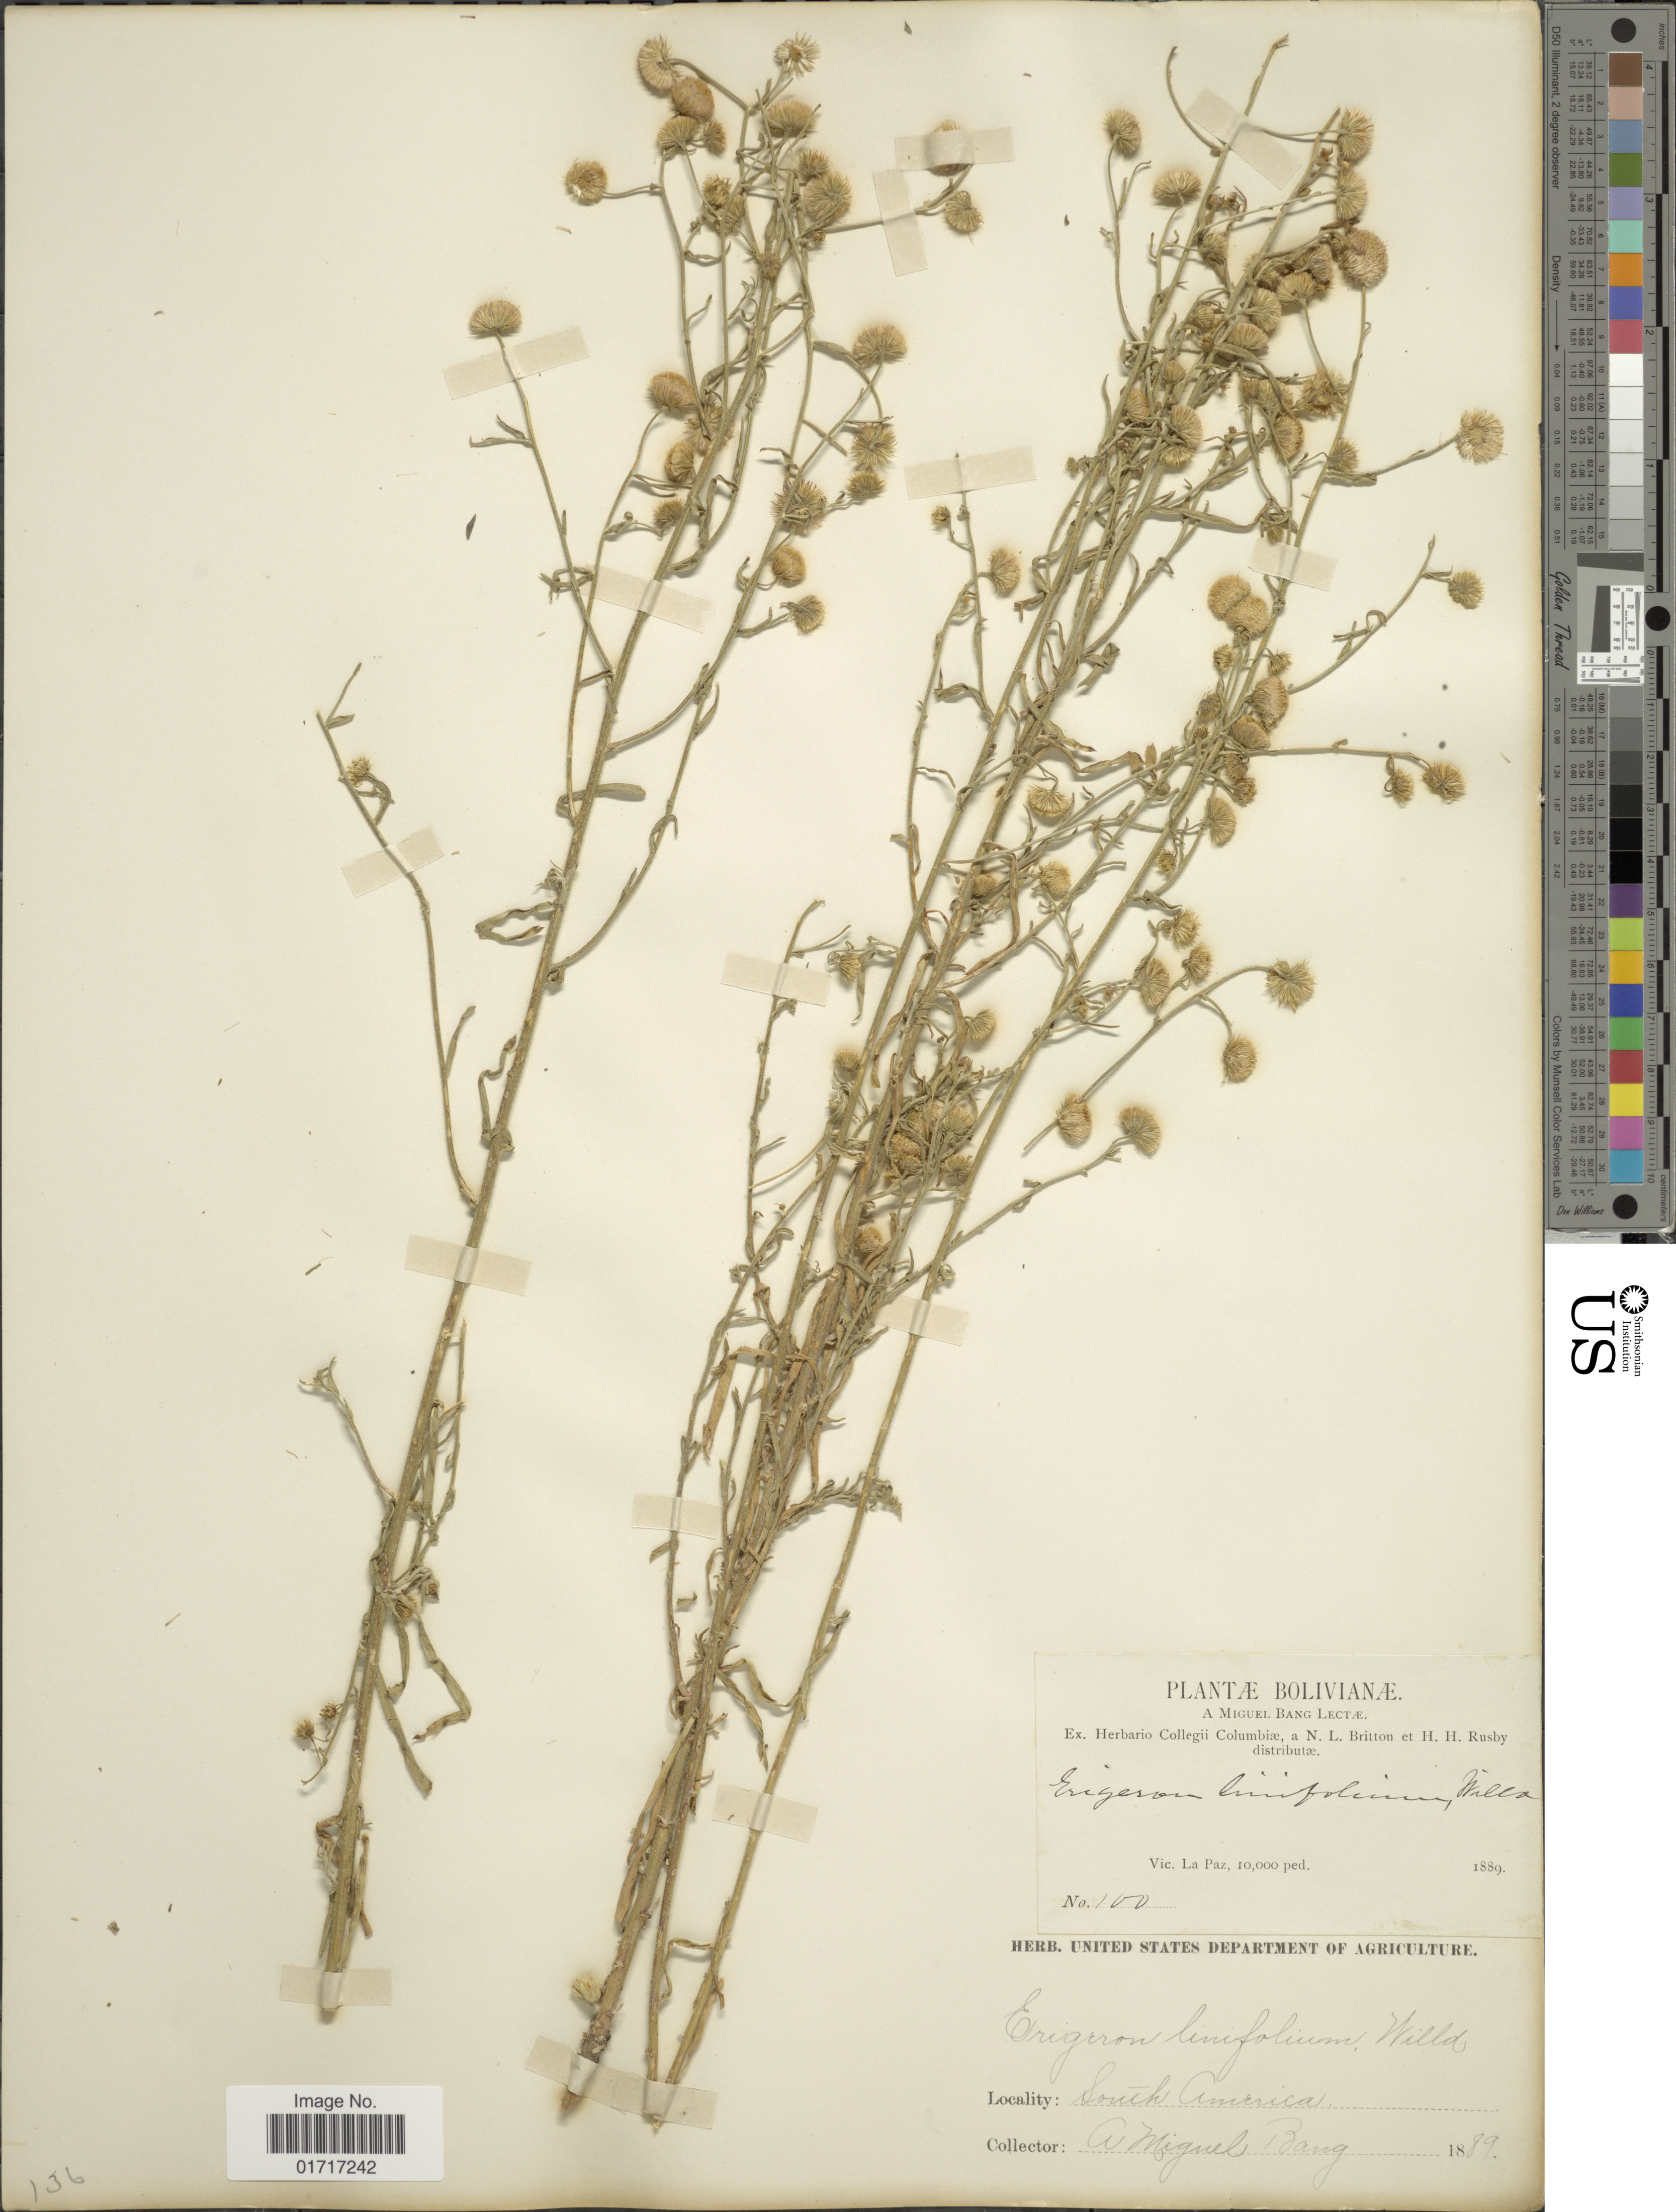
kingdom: Plantae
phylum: Tracheophyta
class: Magnoliopsida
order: Asterales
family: Asteraceae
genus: Conyza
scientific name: Conyza linifolia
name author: Phil.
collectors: M. Bang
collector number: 100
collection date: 1889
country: Bolivia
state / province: La Paz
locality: Vic. La Paz.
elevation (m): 3048